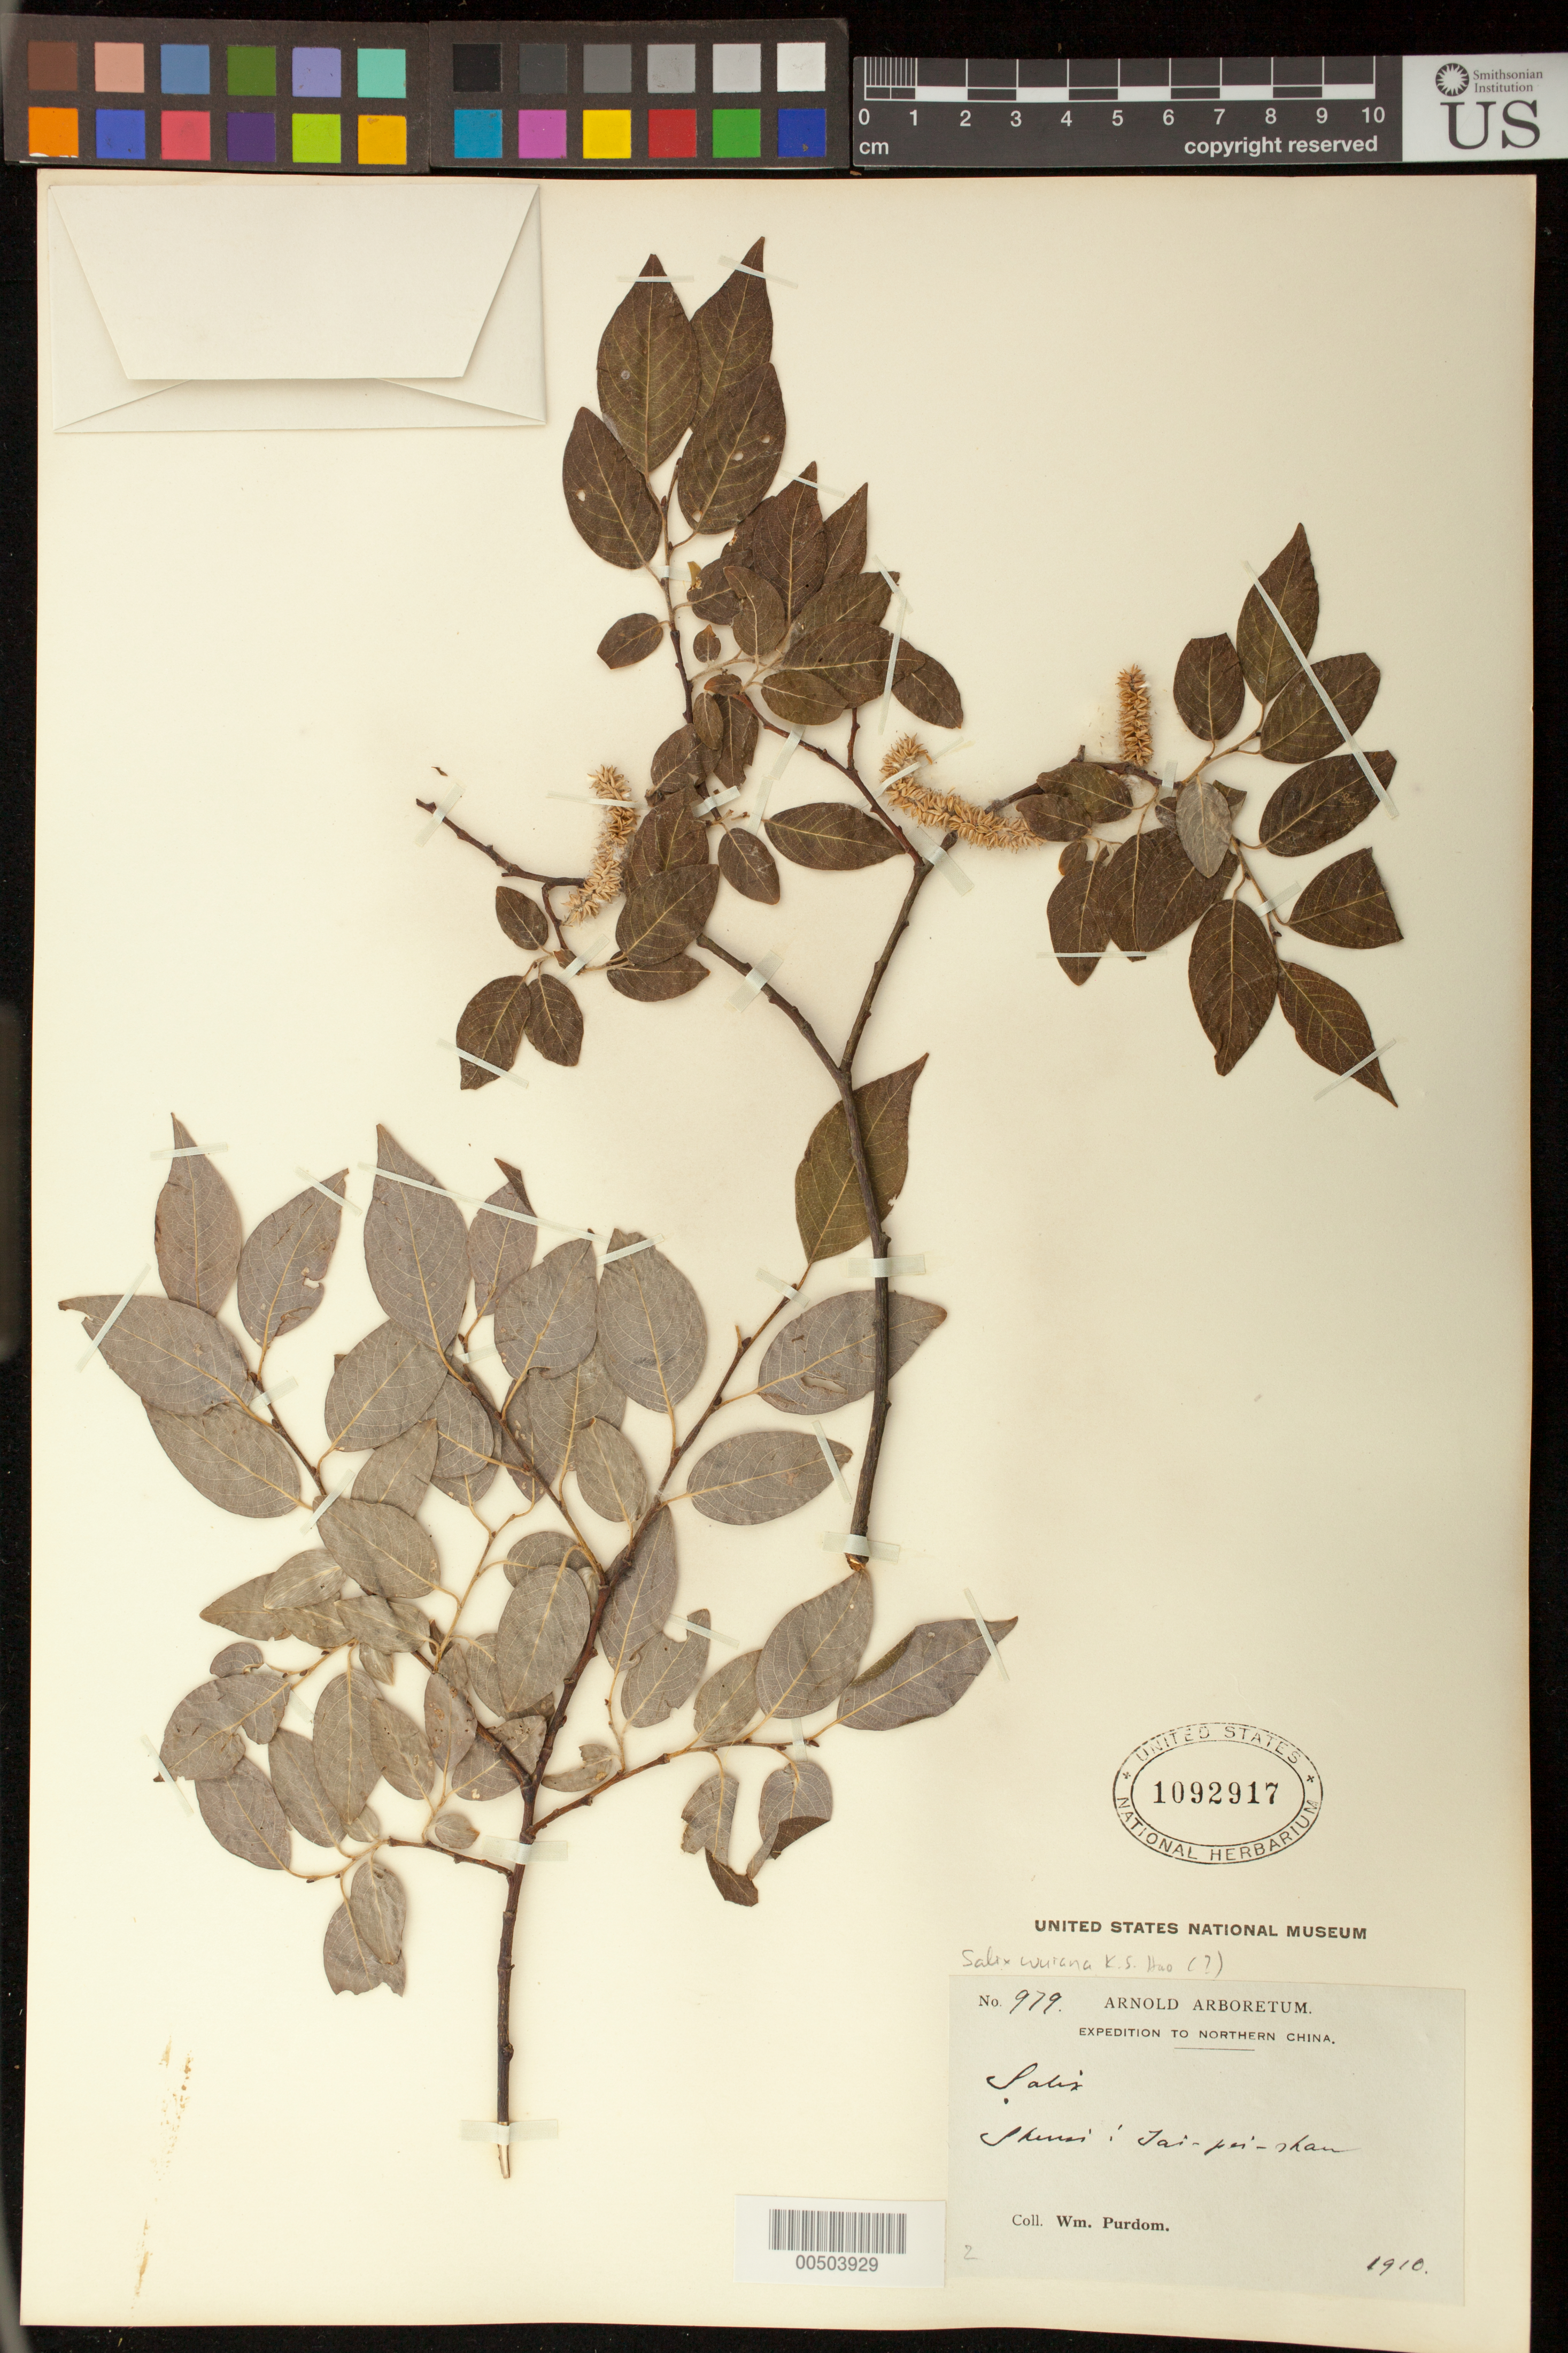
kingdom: Plantae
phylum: Tracheophyta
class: Magnoliopsida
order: Malpighiales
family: Salicaceae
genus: Salix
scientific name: Salix wuiana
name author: K.S. Hao ex C.F. Fang & A.K. Skvortsov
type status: Isotype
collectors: W. Purdom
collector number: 979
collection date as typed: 1910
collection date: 1910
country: China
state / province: Shanxi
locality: Shansi: Tai Pei Shan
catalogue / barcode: US 1092917